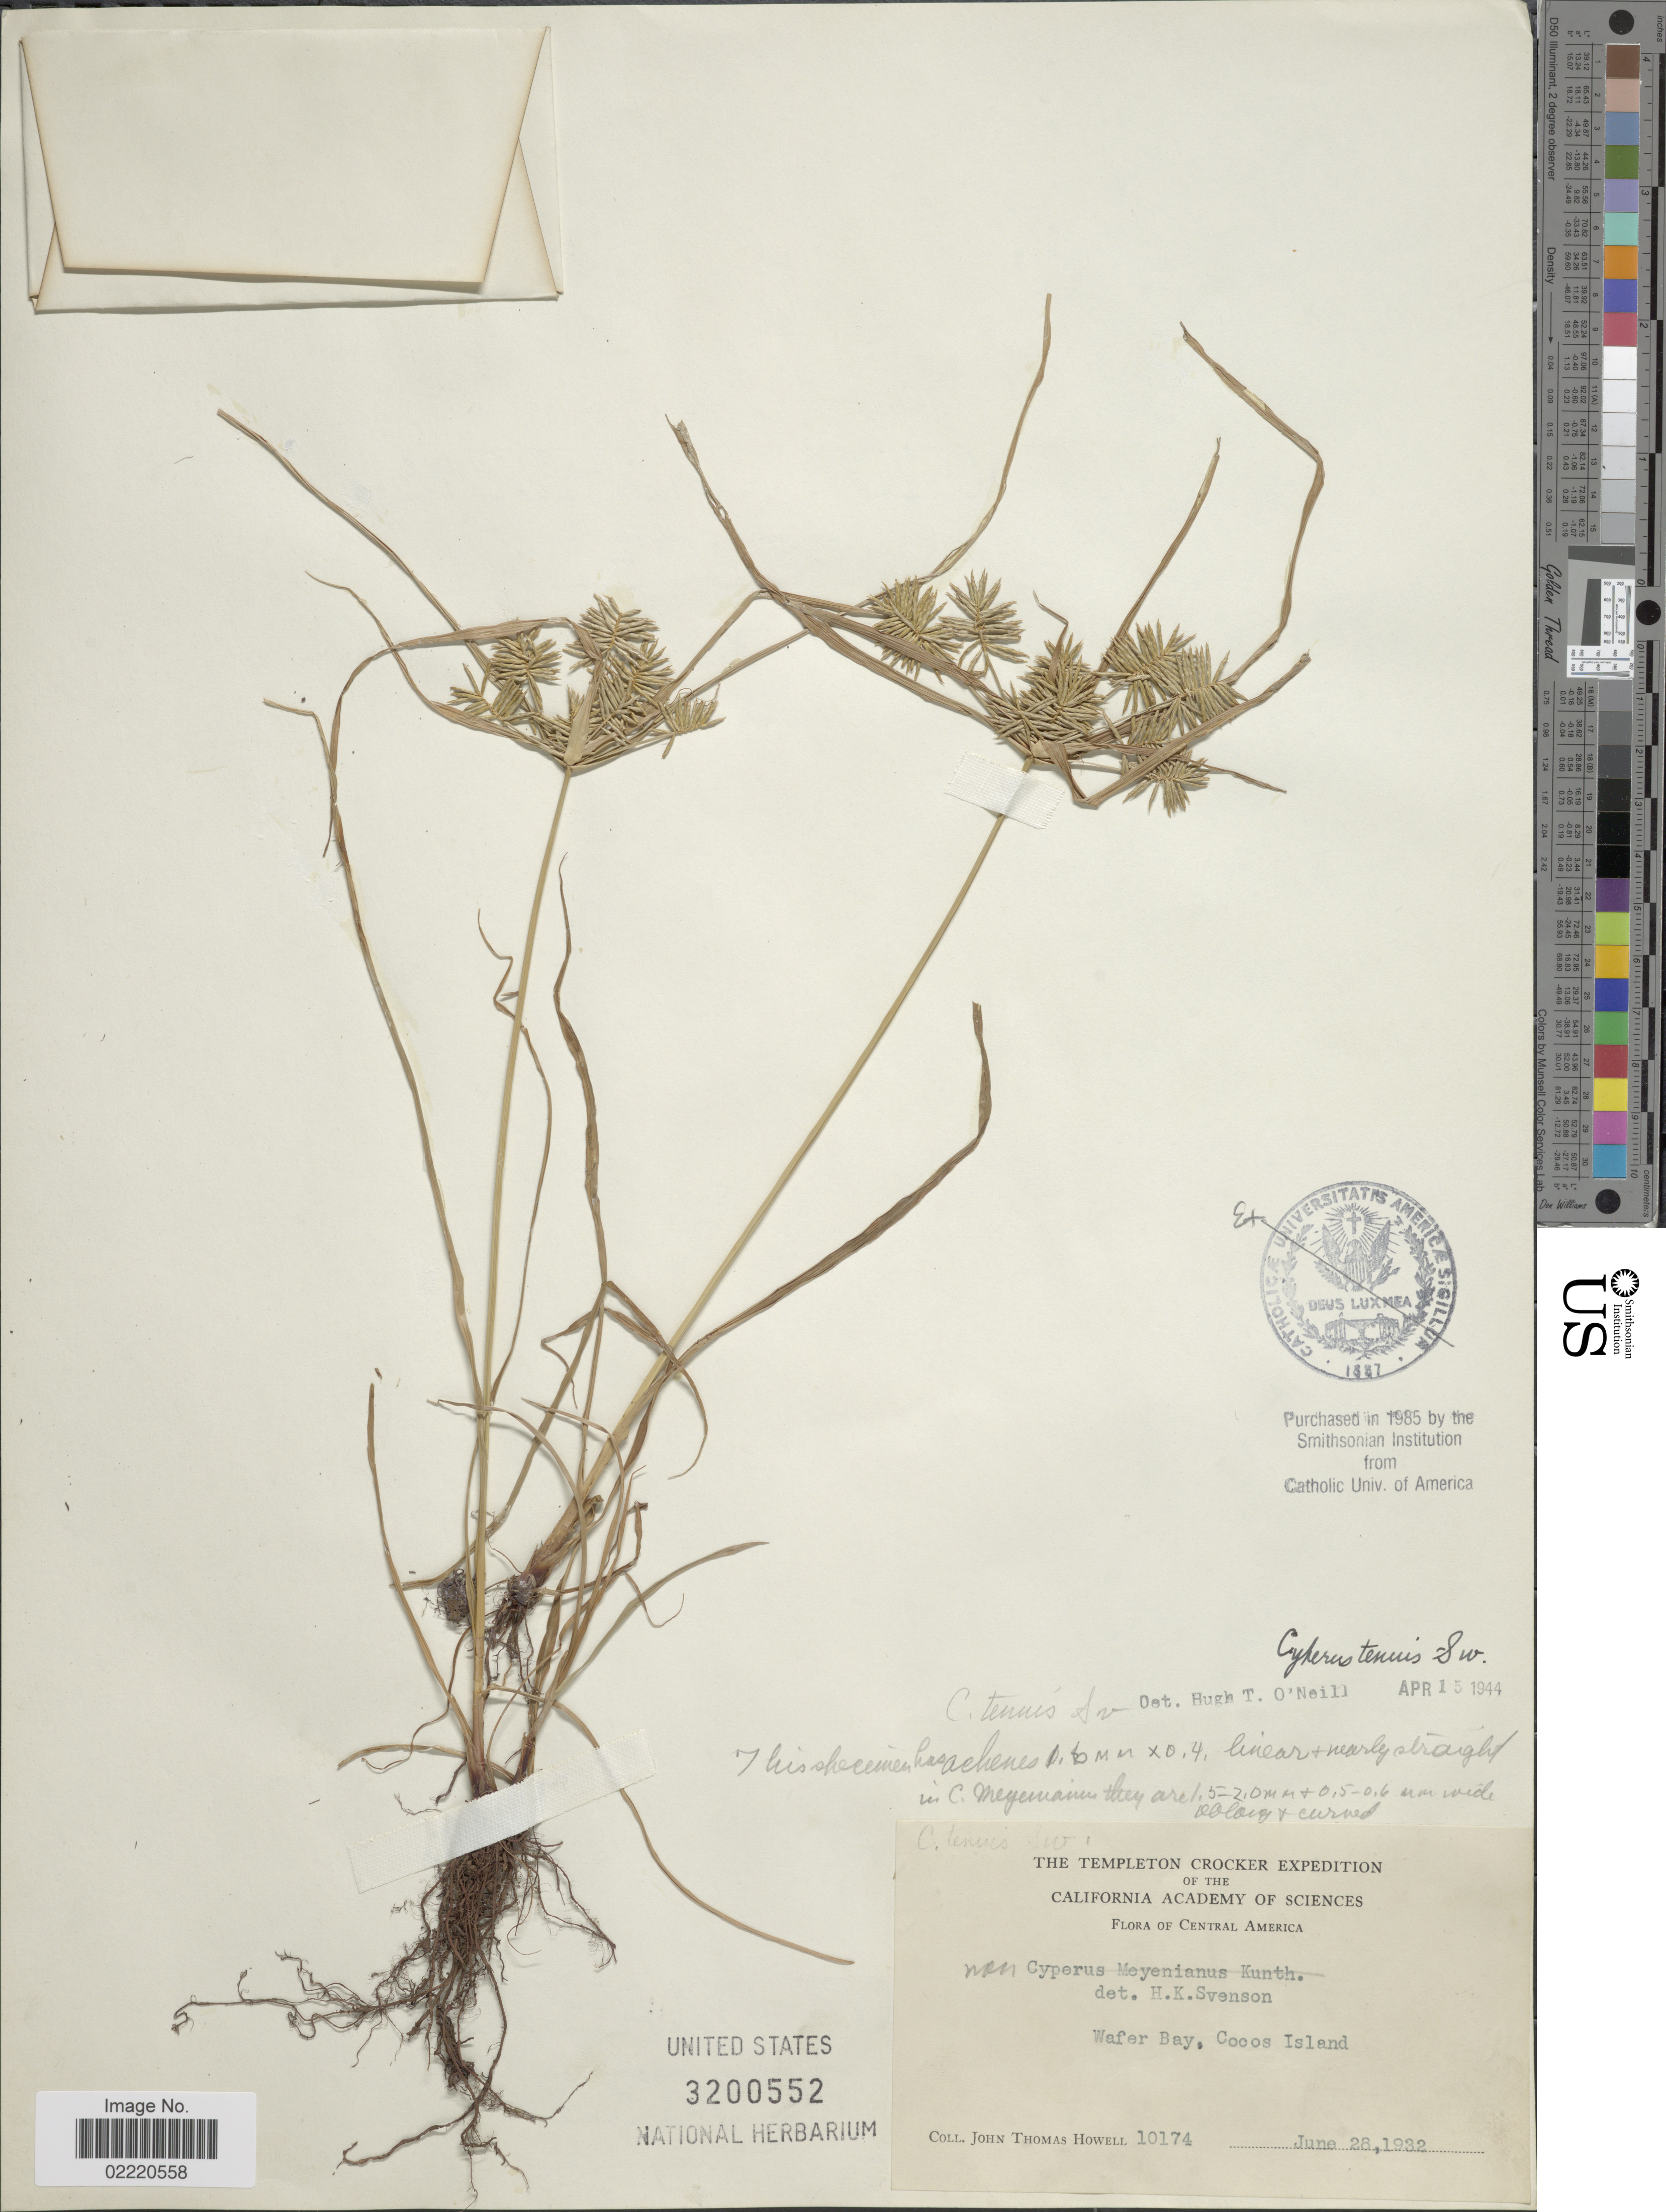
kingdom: Plantae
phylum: Tracheophyta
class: Liliopsida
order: Poales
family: Cyperaceae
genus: Cyperus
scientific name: Cyperus tenuis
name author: Sw.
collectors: J. T. Howell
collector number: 10174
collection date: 1932-06-28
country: Central Am. Pac. Islands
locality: Cocos Island, Wafer Bay.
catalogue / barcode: US 3200552